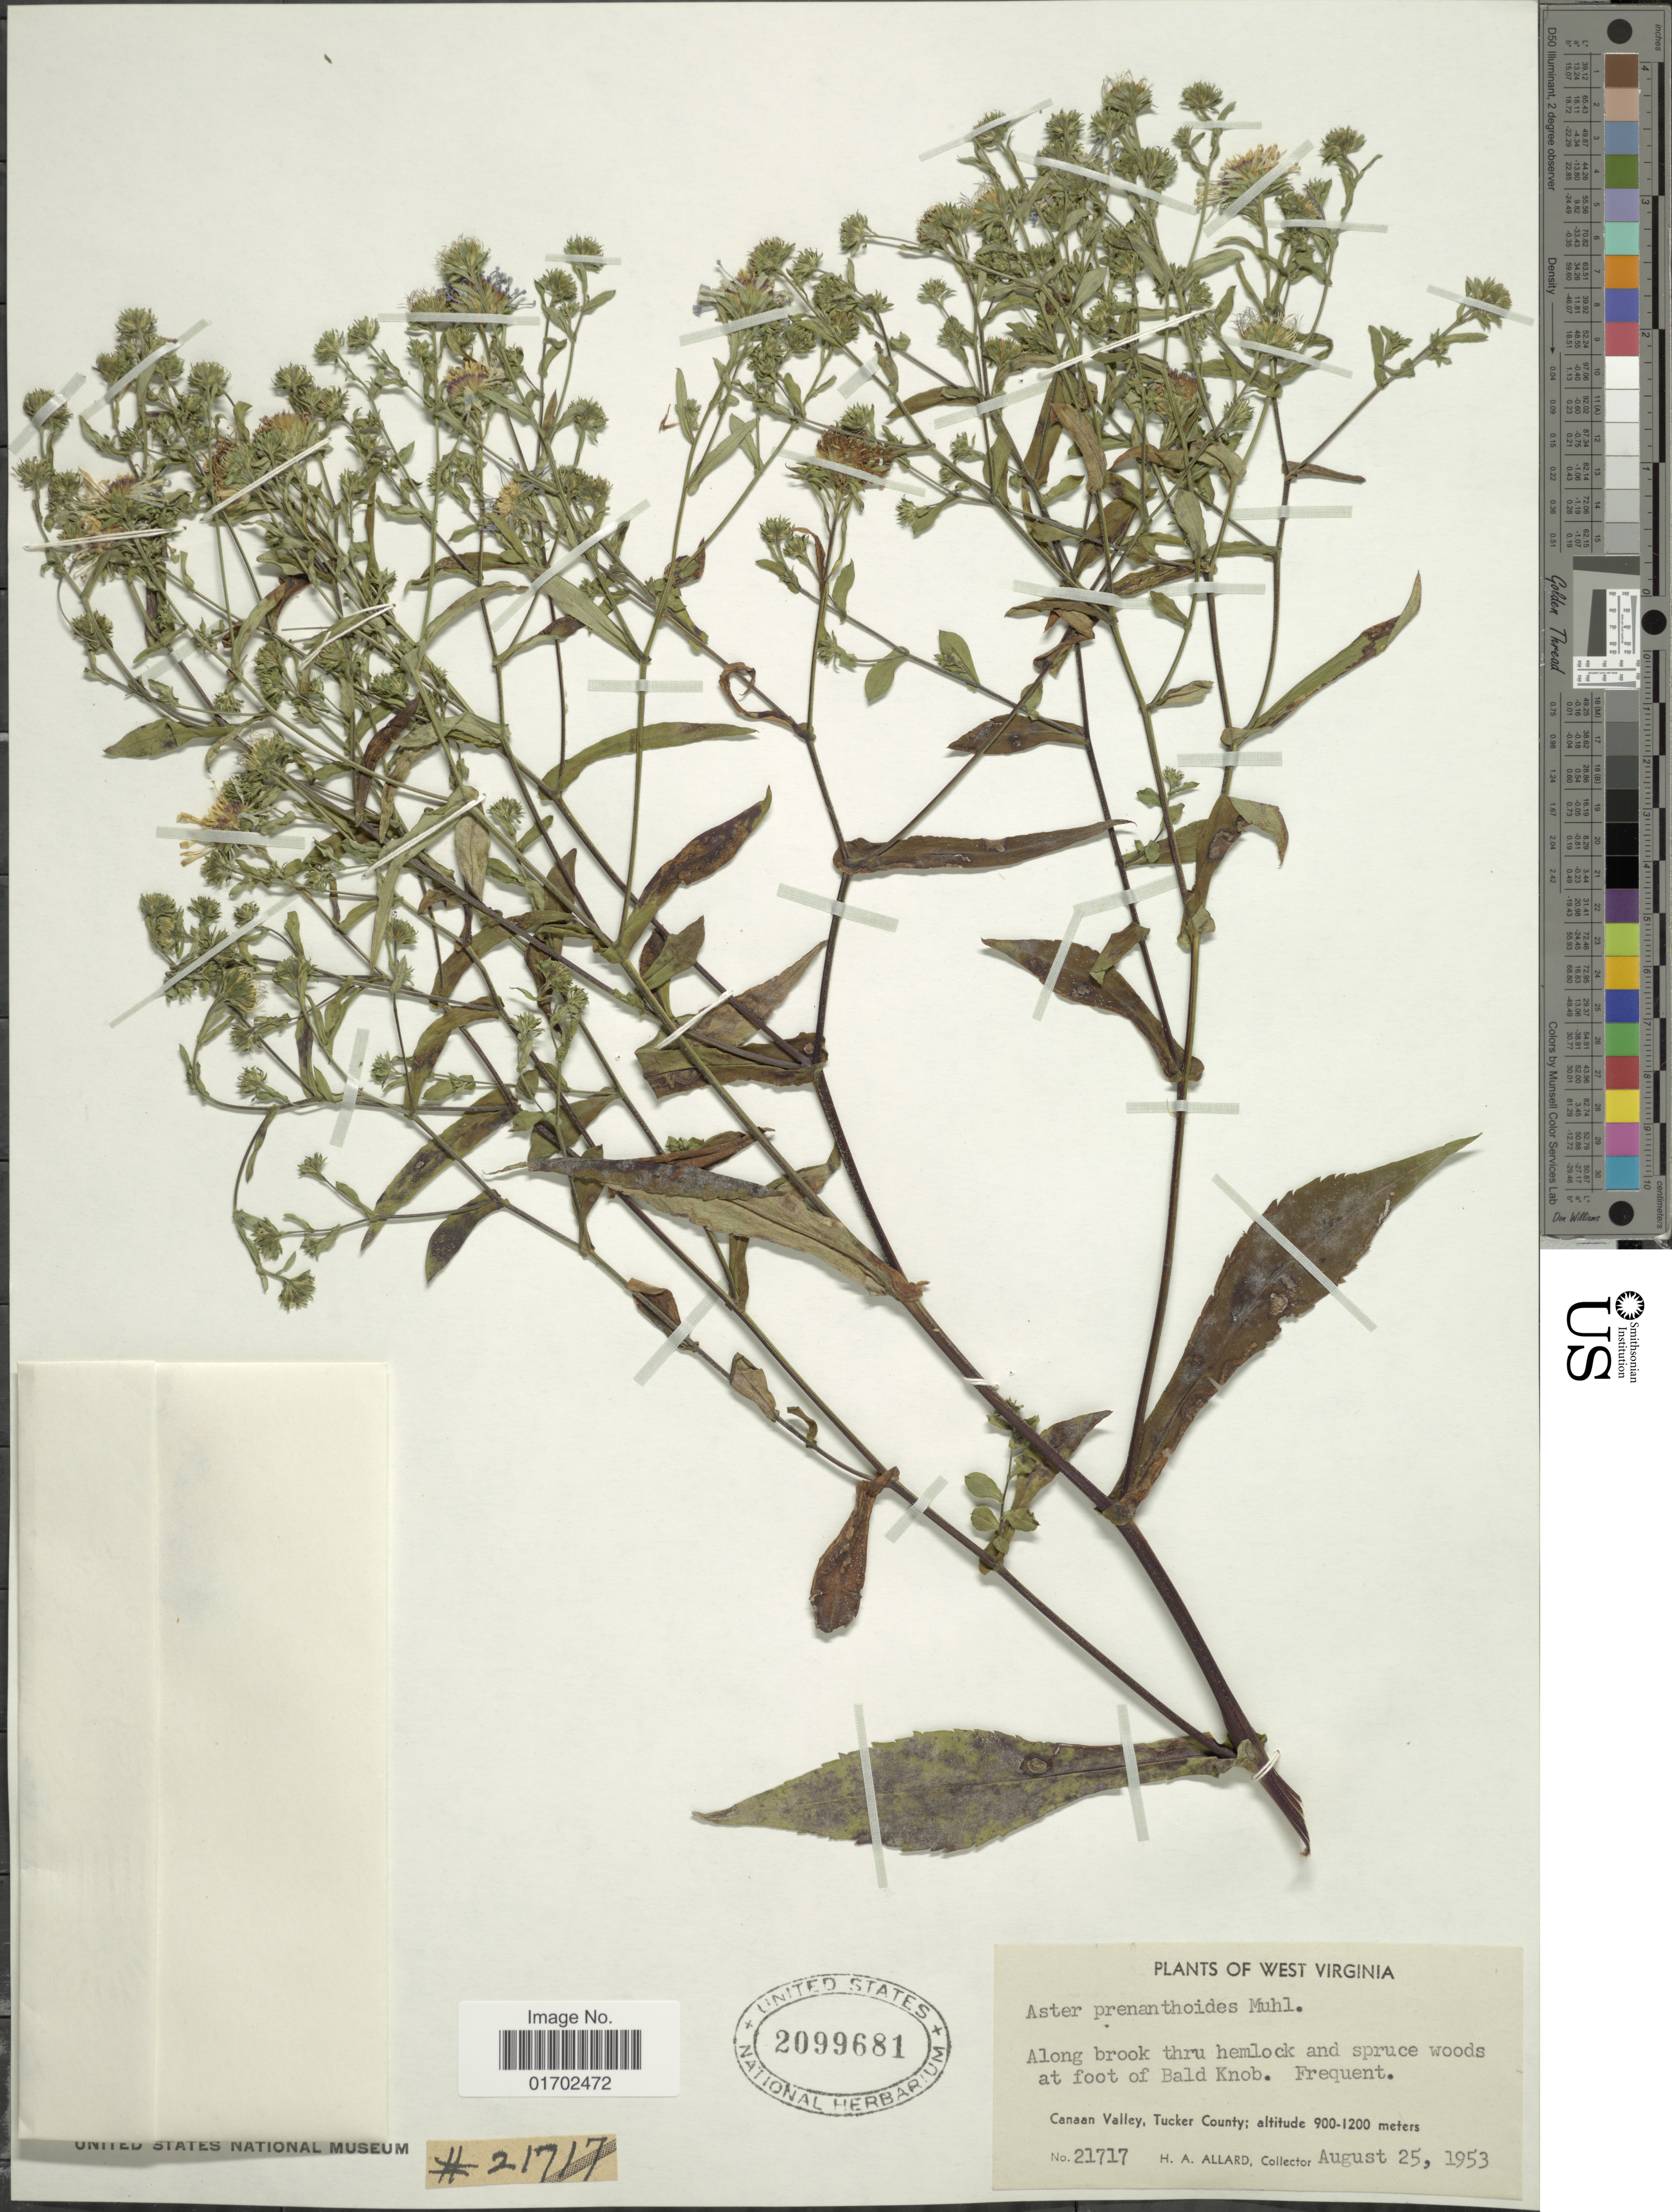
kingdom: Plantae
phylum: Tracheophyta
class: Magnoliopsida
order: Asterales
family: Asteraceae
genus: Symphyotrichum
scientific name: Symphyotrichum prenanthoides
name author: (Muhl. ex Willd.) G.L. Nesom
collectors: H. A. Allard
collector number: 21717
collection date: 1953-08-25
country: United States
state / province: West Virginia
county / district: Tucker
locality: Along brook thru hemlock and spruce woods at foot of Bald Knob. Frequent. Canaan Valley, Tucker County.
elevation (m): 900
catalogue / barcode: US 2099681